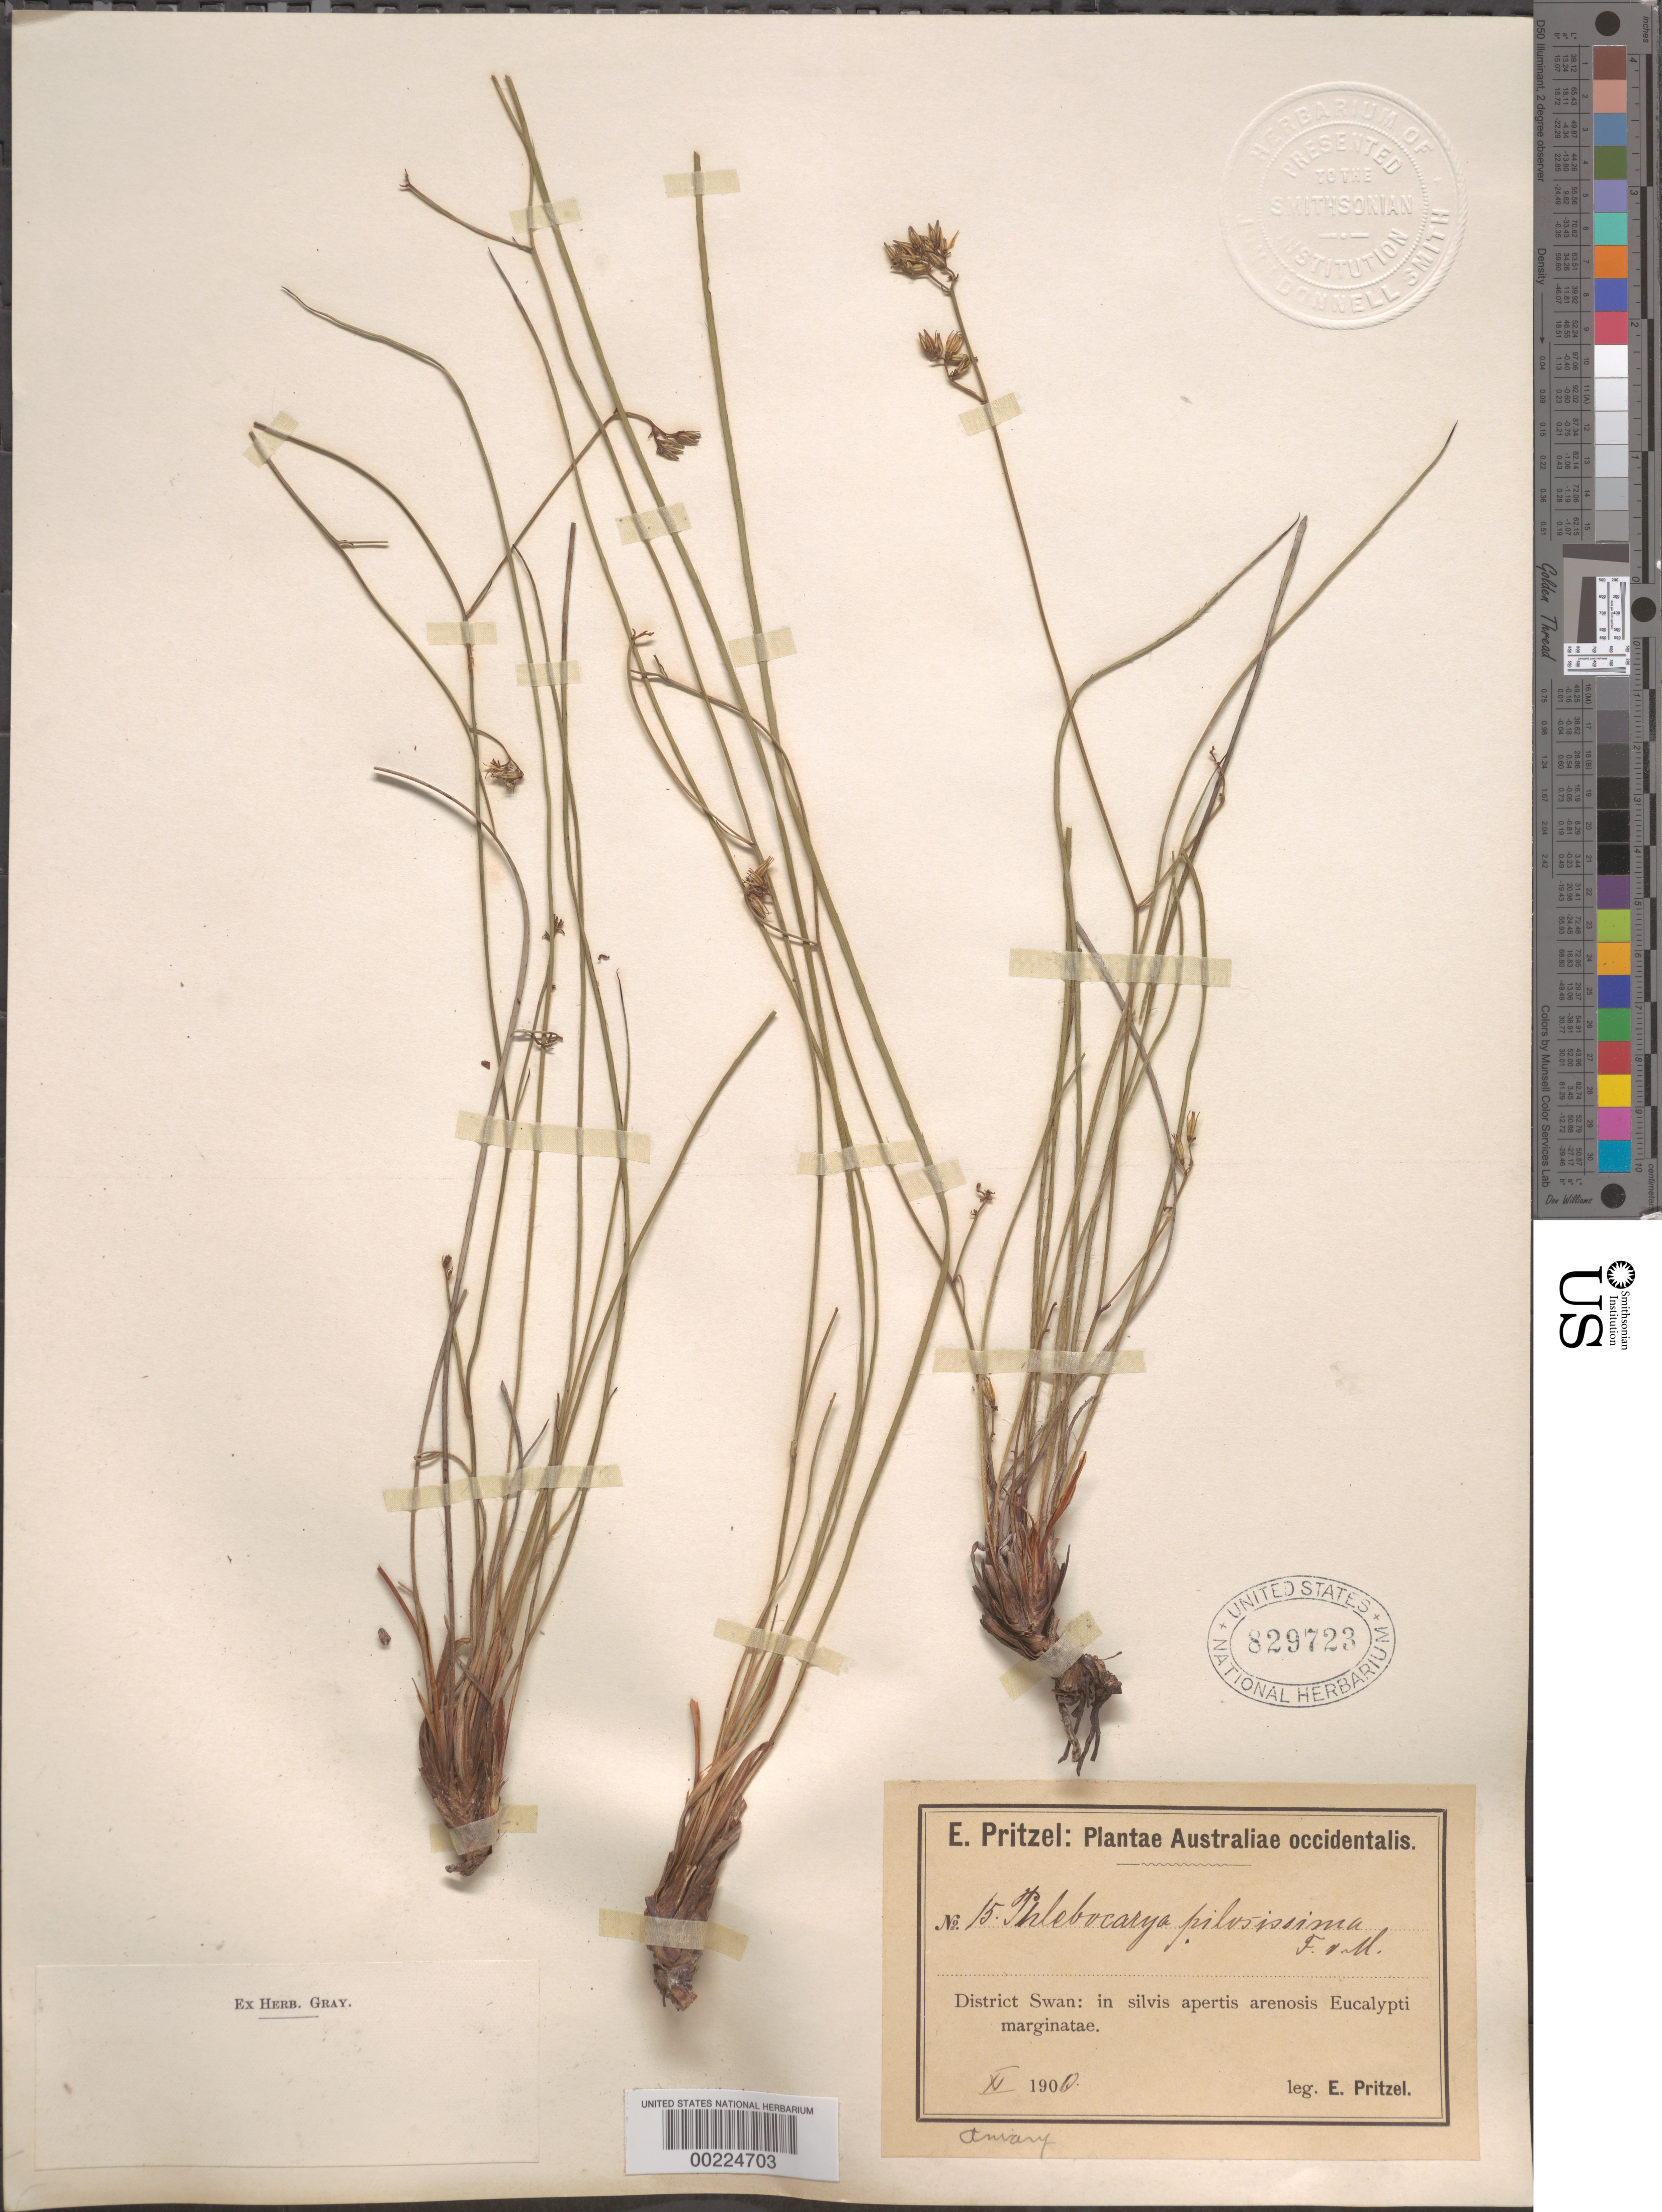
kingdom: Plantae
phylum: Tracheophyta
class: Liliopsida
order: Commelinales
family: Haemodoraceae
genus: Phlebocarya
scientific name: Phlebocarya pilosissima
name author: (F. Muell.) Benth.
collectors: E. G. Pritzel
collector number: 15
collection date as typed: Nov 1900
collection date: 1900-11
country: Australia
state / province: Western Australia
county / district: Swan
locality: Swan dist.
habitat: Open woods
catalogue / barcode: US 829723